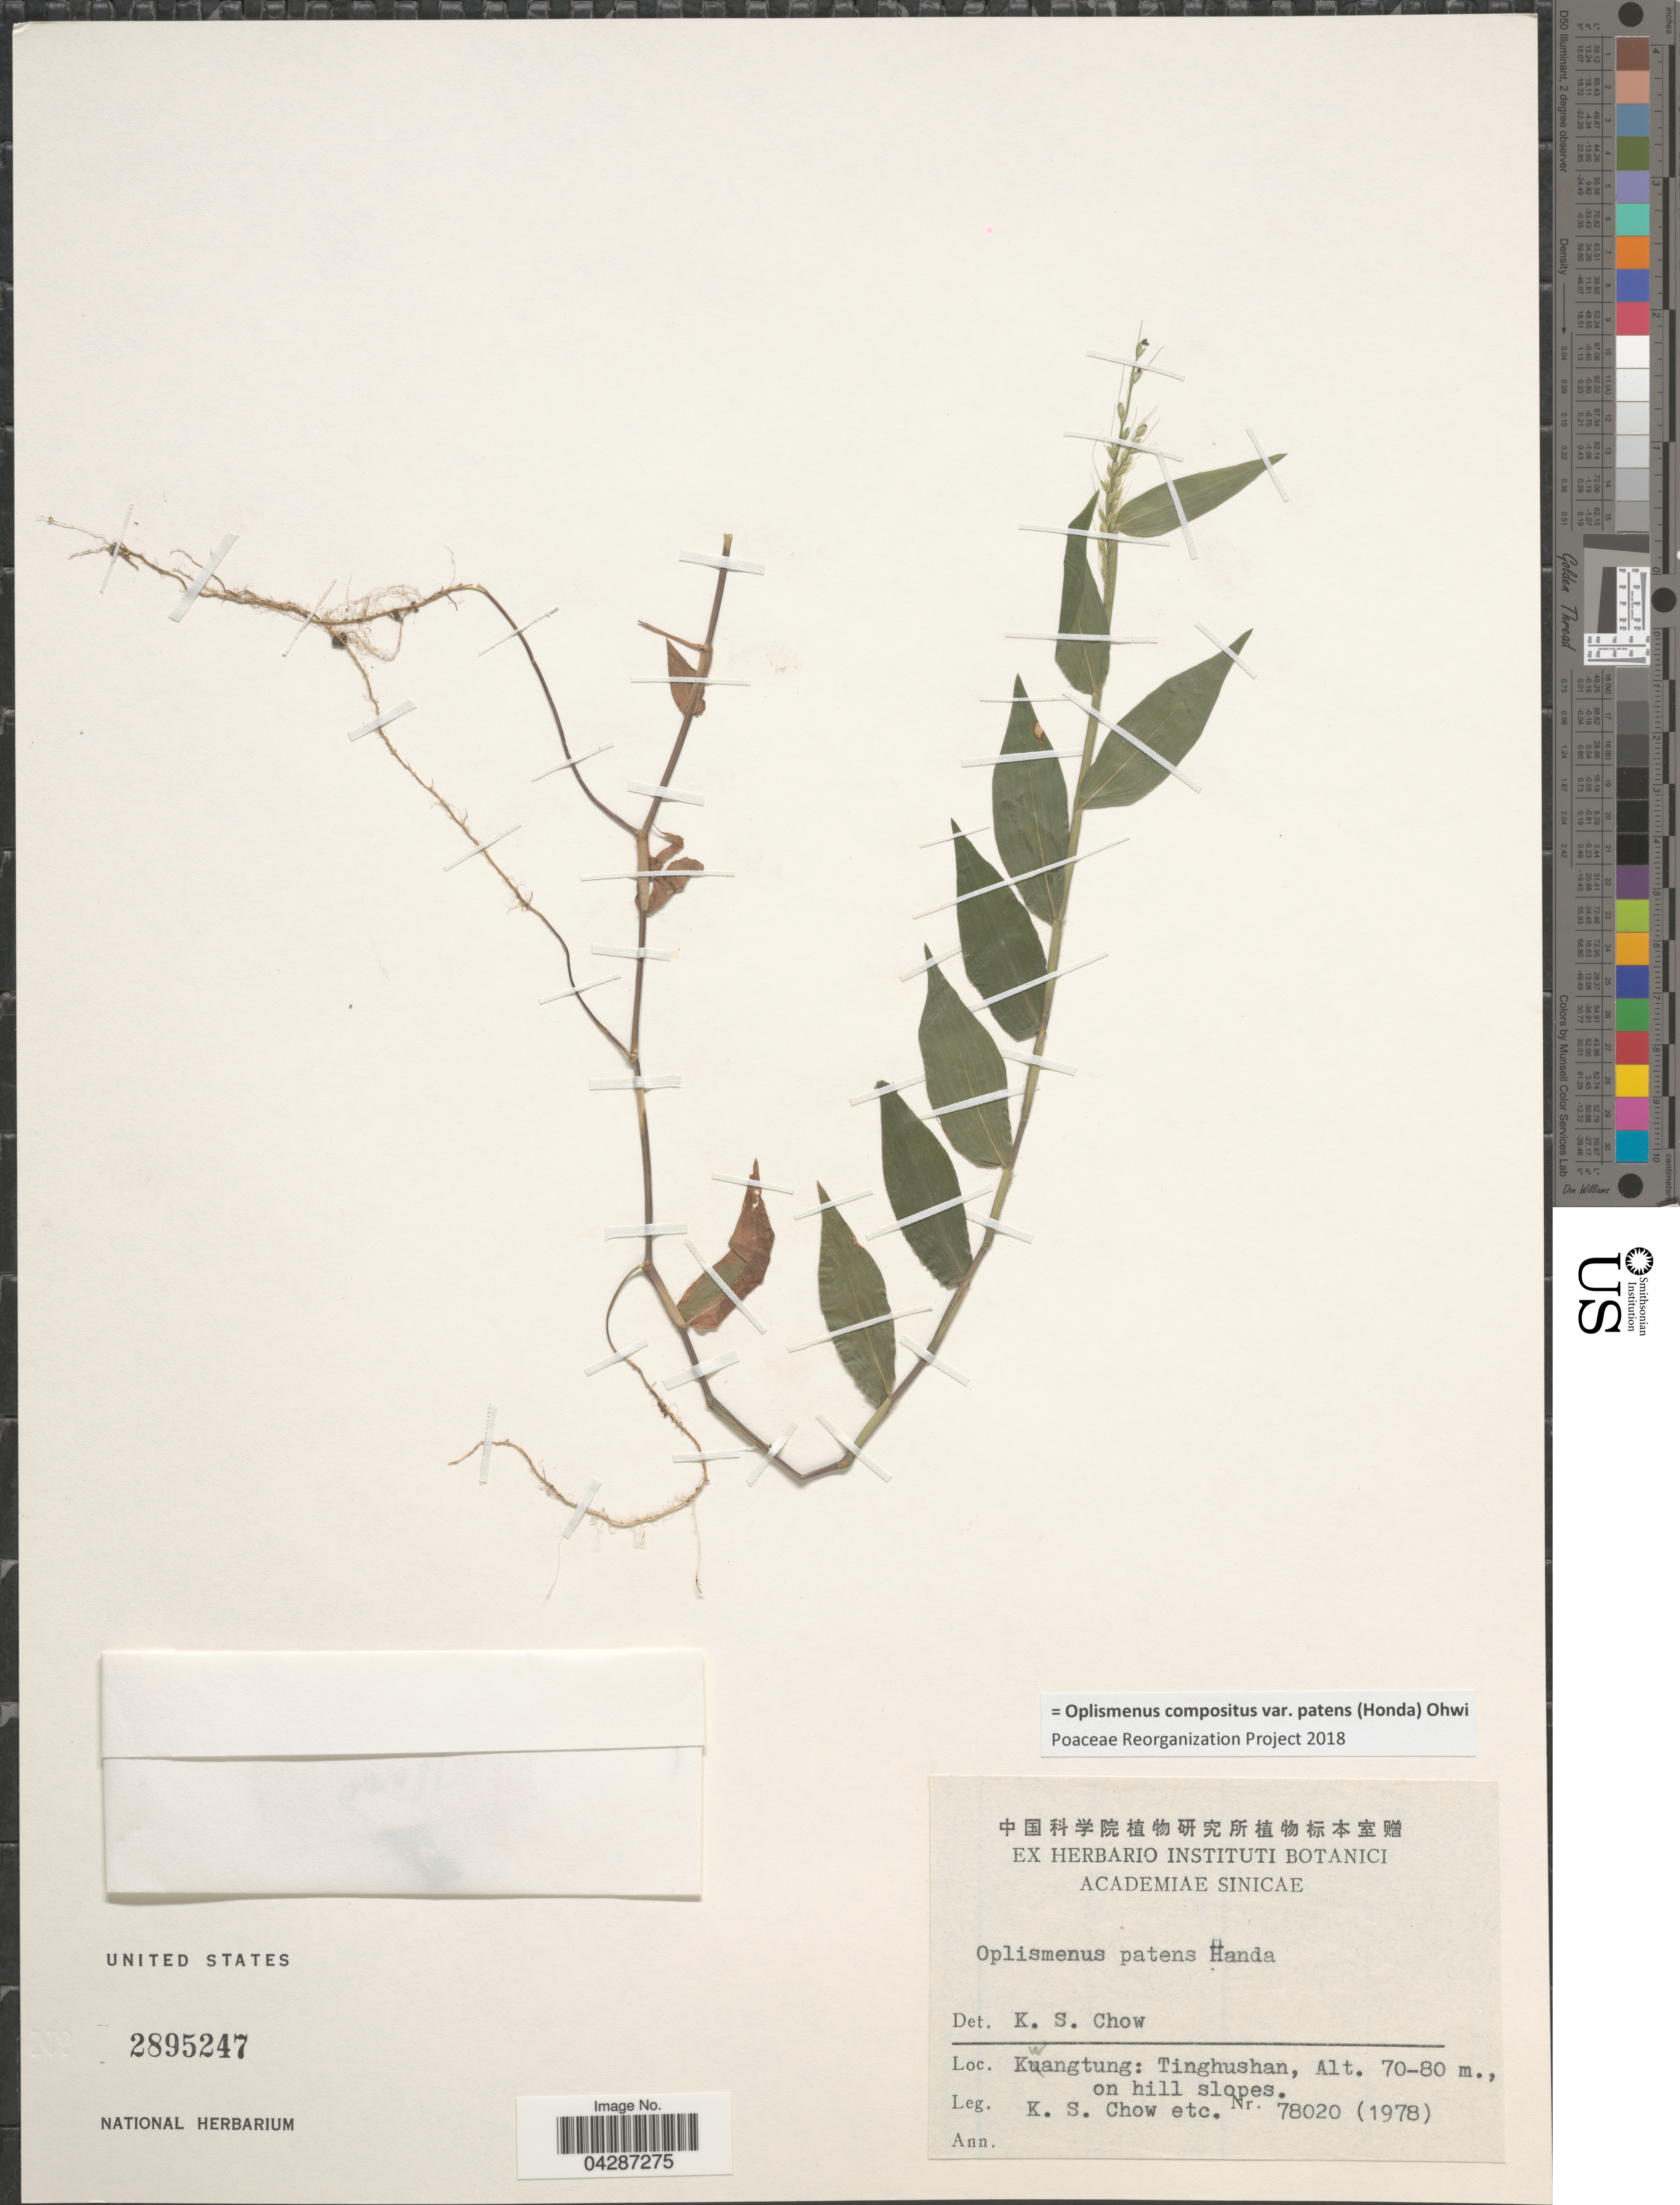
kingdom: Plantae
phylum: Tracheophyta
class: Liliopsida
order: Poales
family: Poaceae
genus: Oplismenus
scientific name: Oplismenus compositus var. patens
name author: (Honda) Ohwi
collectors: K. S. Chow & et al.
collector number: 78020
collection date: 1978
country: China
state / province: Guangdong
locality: Kwangtung: Tinghushan, on hill slopes.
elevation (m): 70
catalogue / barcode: US 2895247